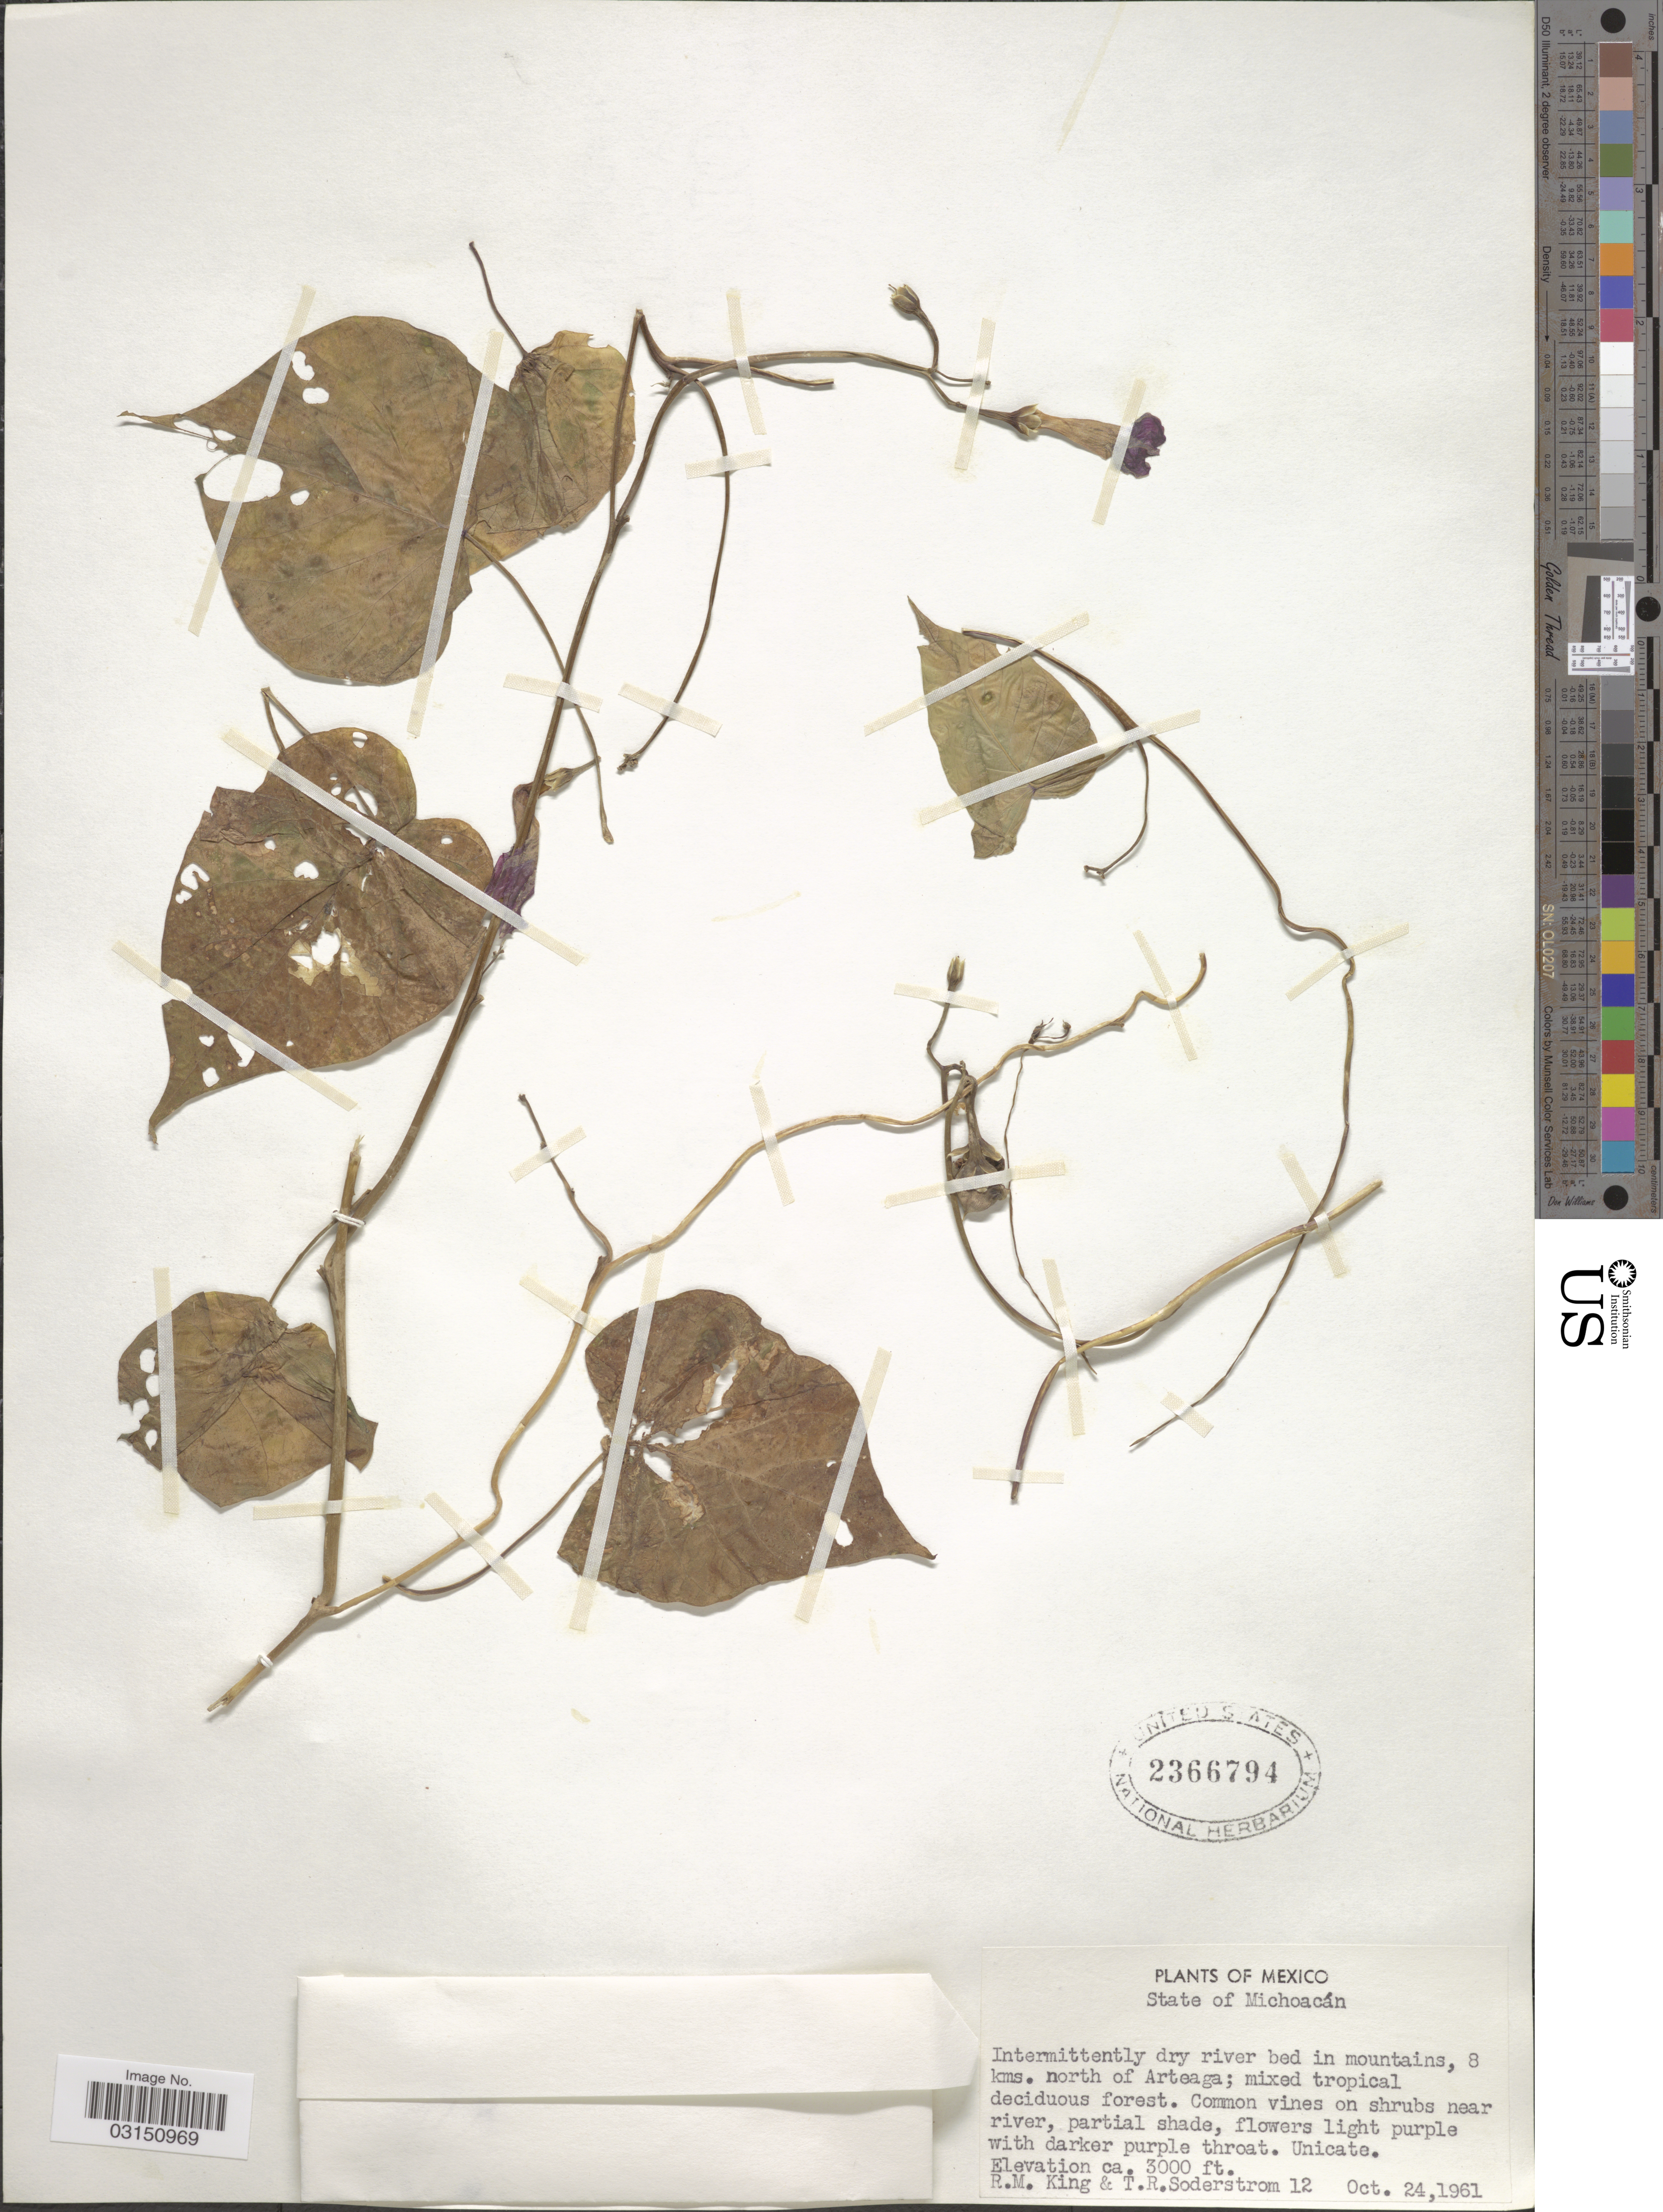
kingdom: Plantae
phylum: Tracheophyta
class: Magnoliopsida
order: Solanales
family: Convolvulaceae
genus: Ipomoea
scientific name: Ipomoea parasitica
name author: (Kunth) G. Don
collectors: R. M. King & T. R. Soderstrom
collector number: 12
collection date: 1961-10-24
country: Mexico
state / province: Michoacán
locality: Intermittently dry river bed in mountains, 8 kms. north of Arteaga.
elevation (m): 914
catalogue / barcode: US 2366794